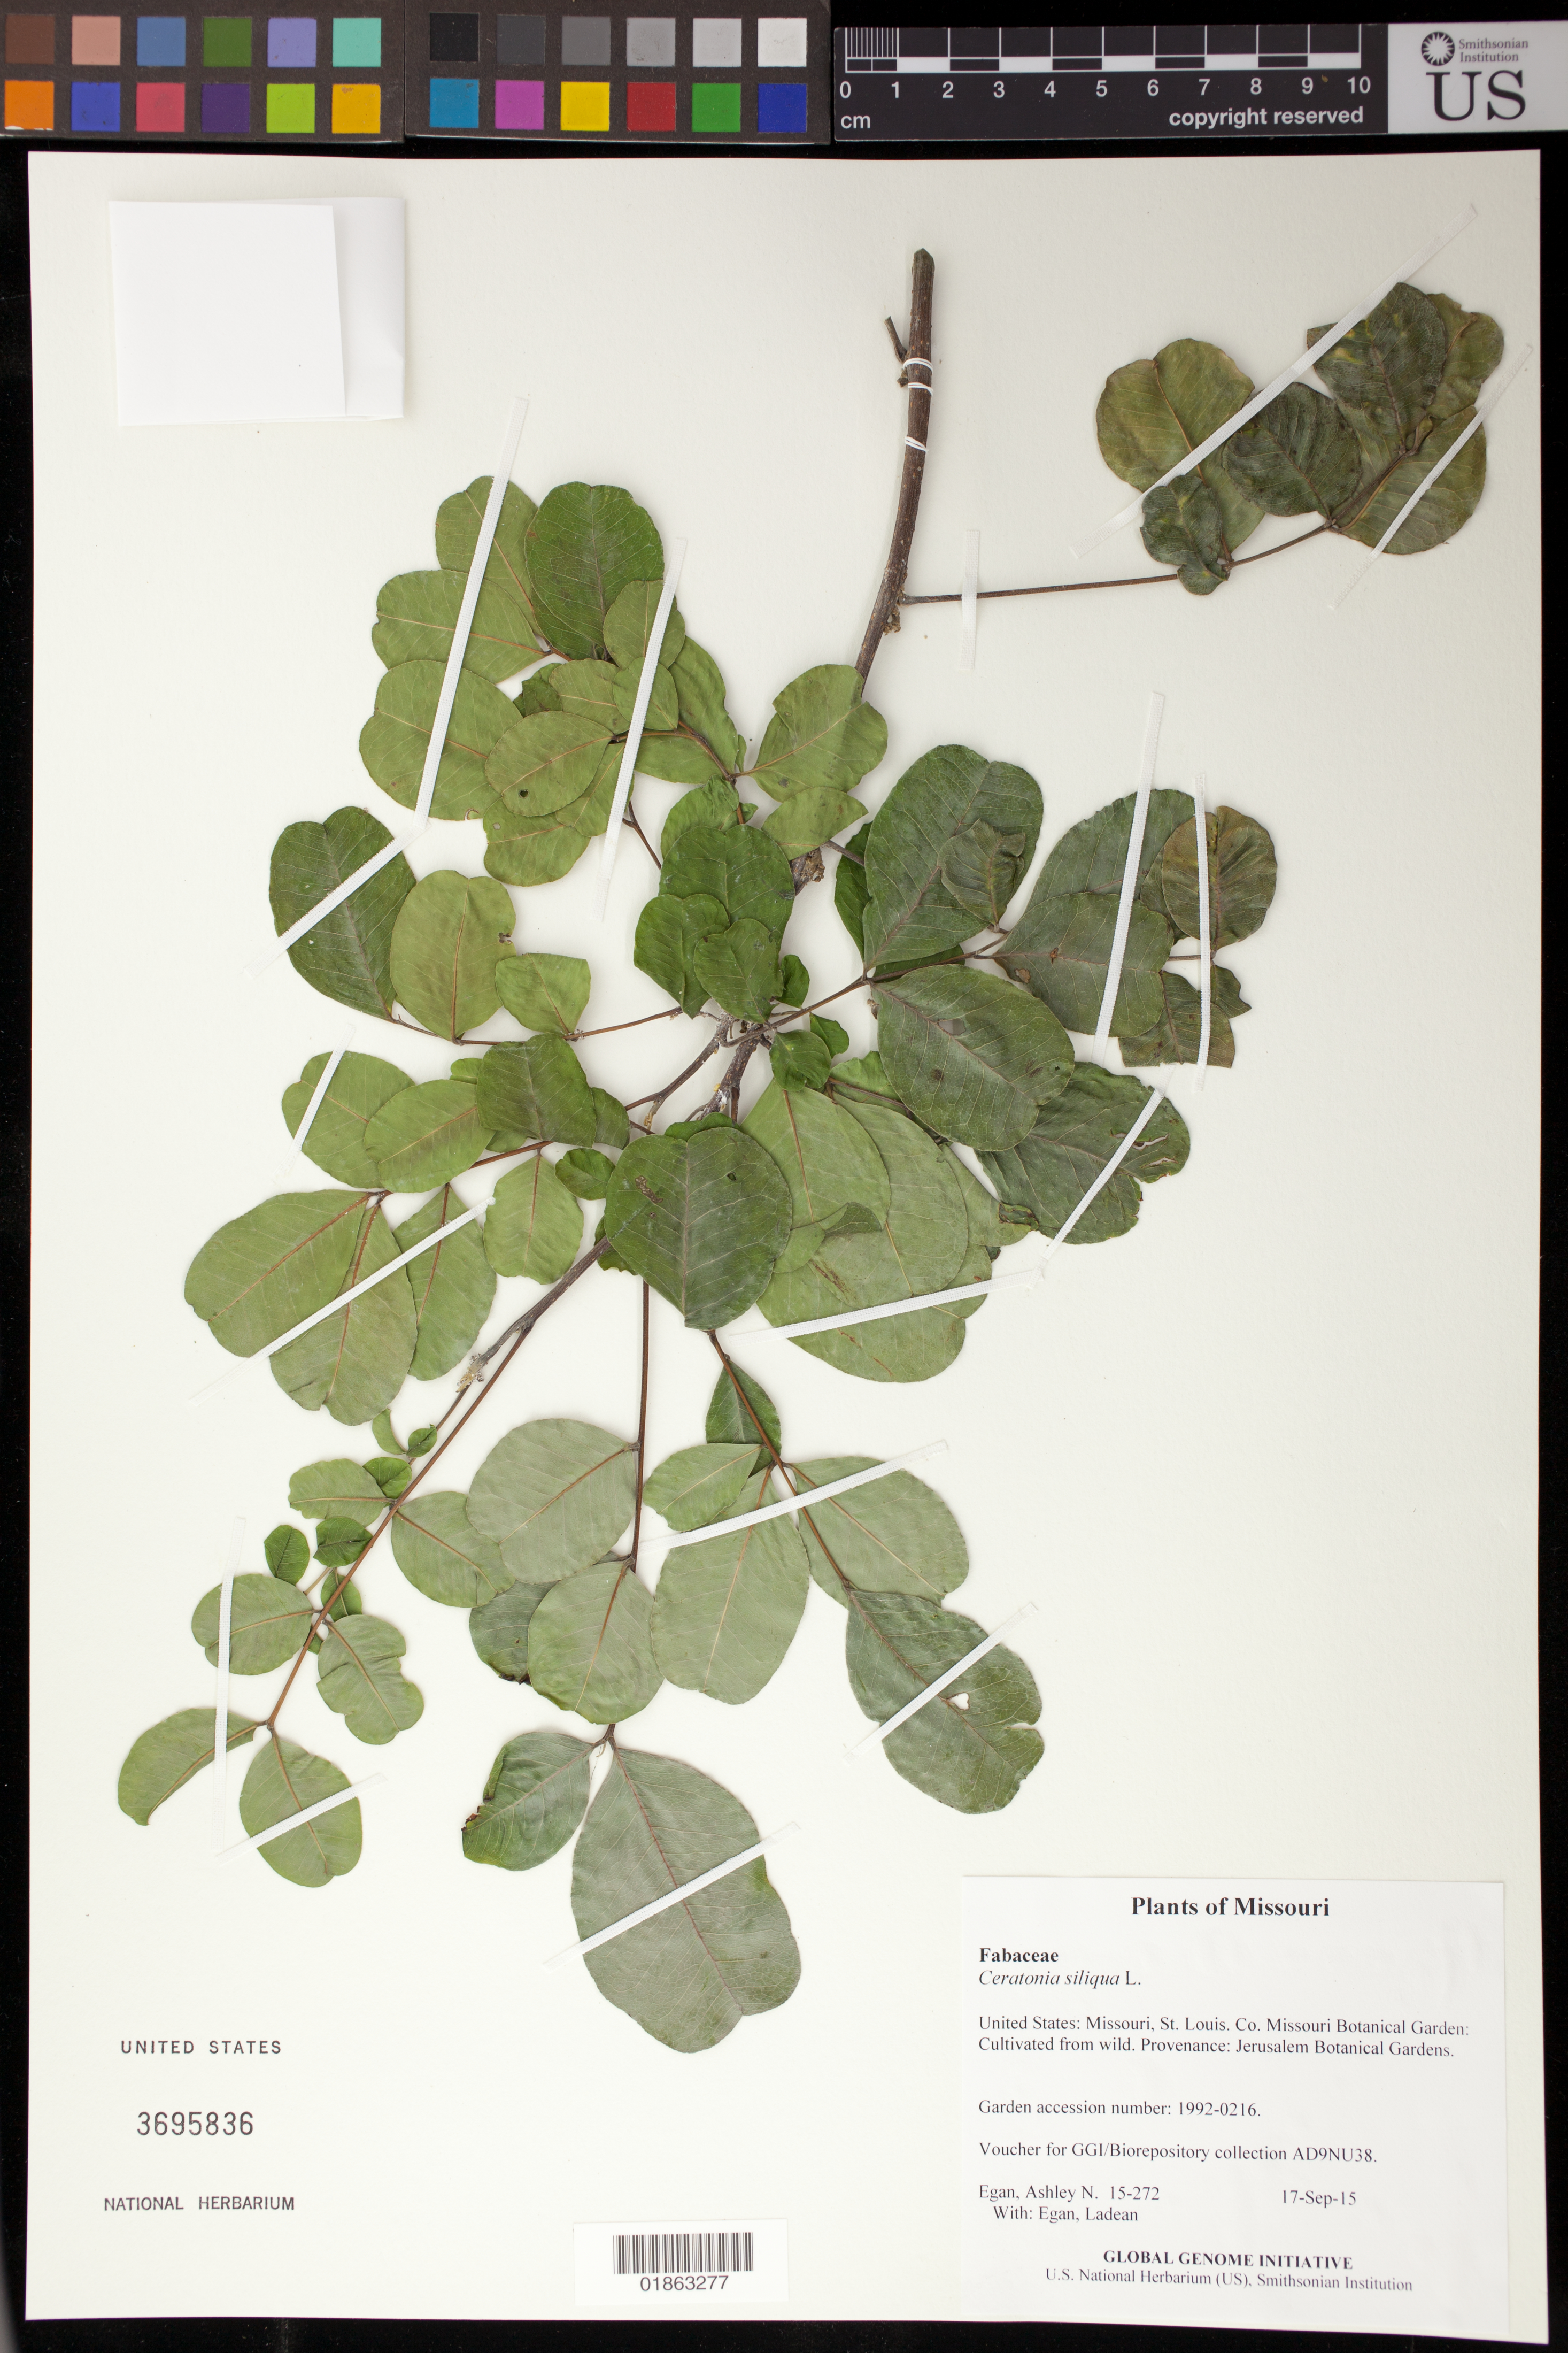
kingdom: Plantae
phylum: Tracheophyta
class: Magnoliopsida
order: Fabales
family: Fabaceae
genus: Ceratonia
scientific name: Ceratonia siliqua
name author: L.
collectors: A. N. Egan & L. Egan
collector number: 15-272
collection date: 2015-09-17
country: United States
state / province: Missouri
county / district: St. Louis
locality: Missouri Botanical Garden: Cultivated from wild. Provenance: Jerusalem Botanical Gardens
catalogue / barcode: US 3695836